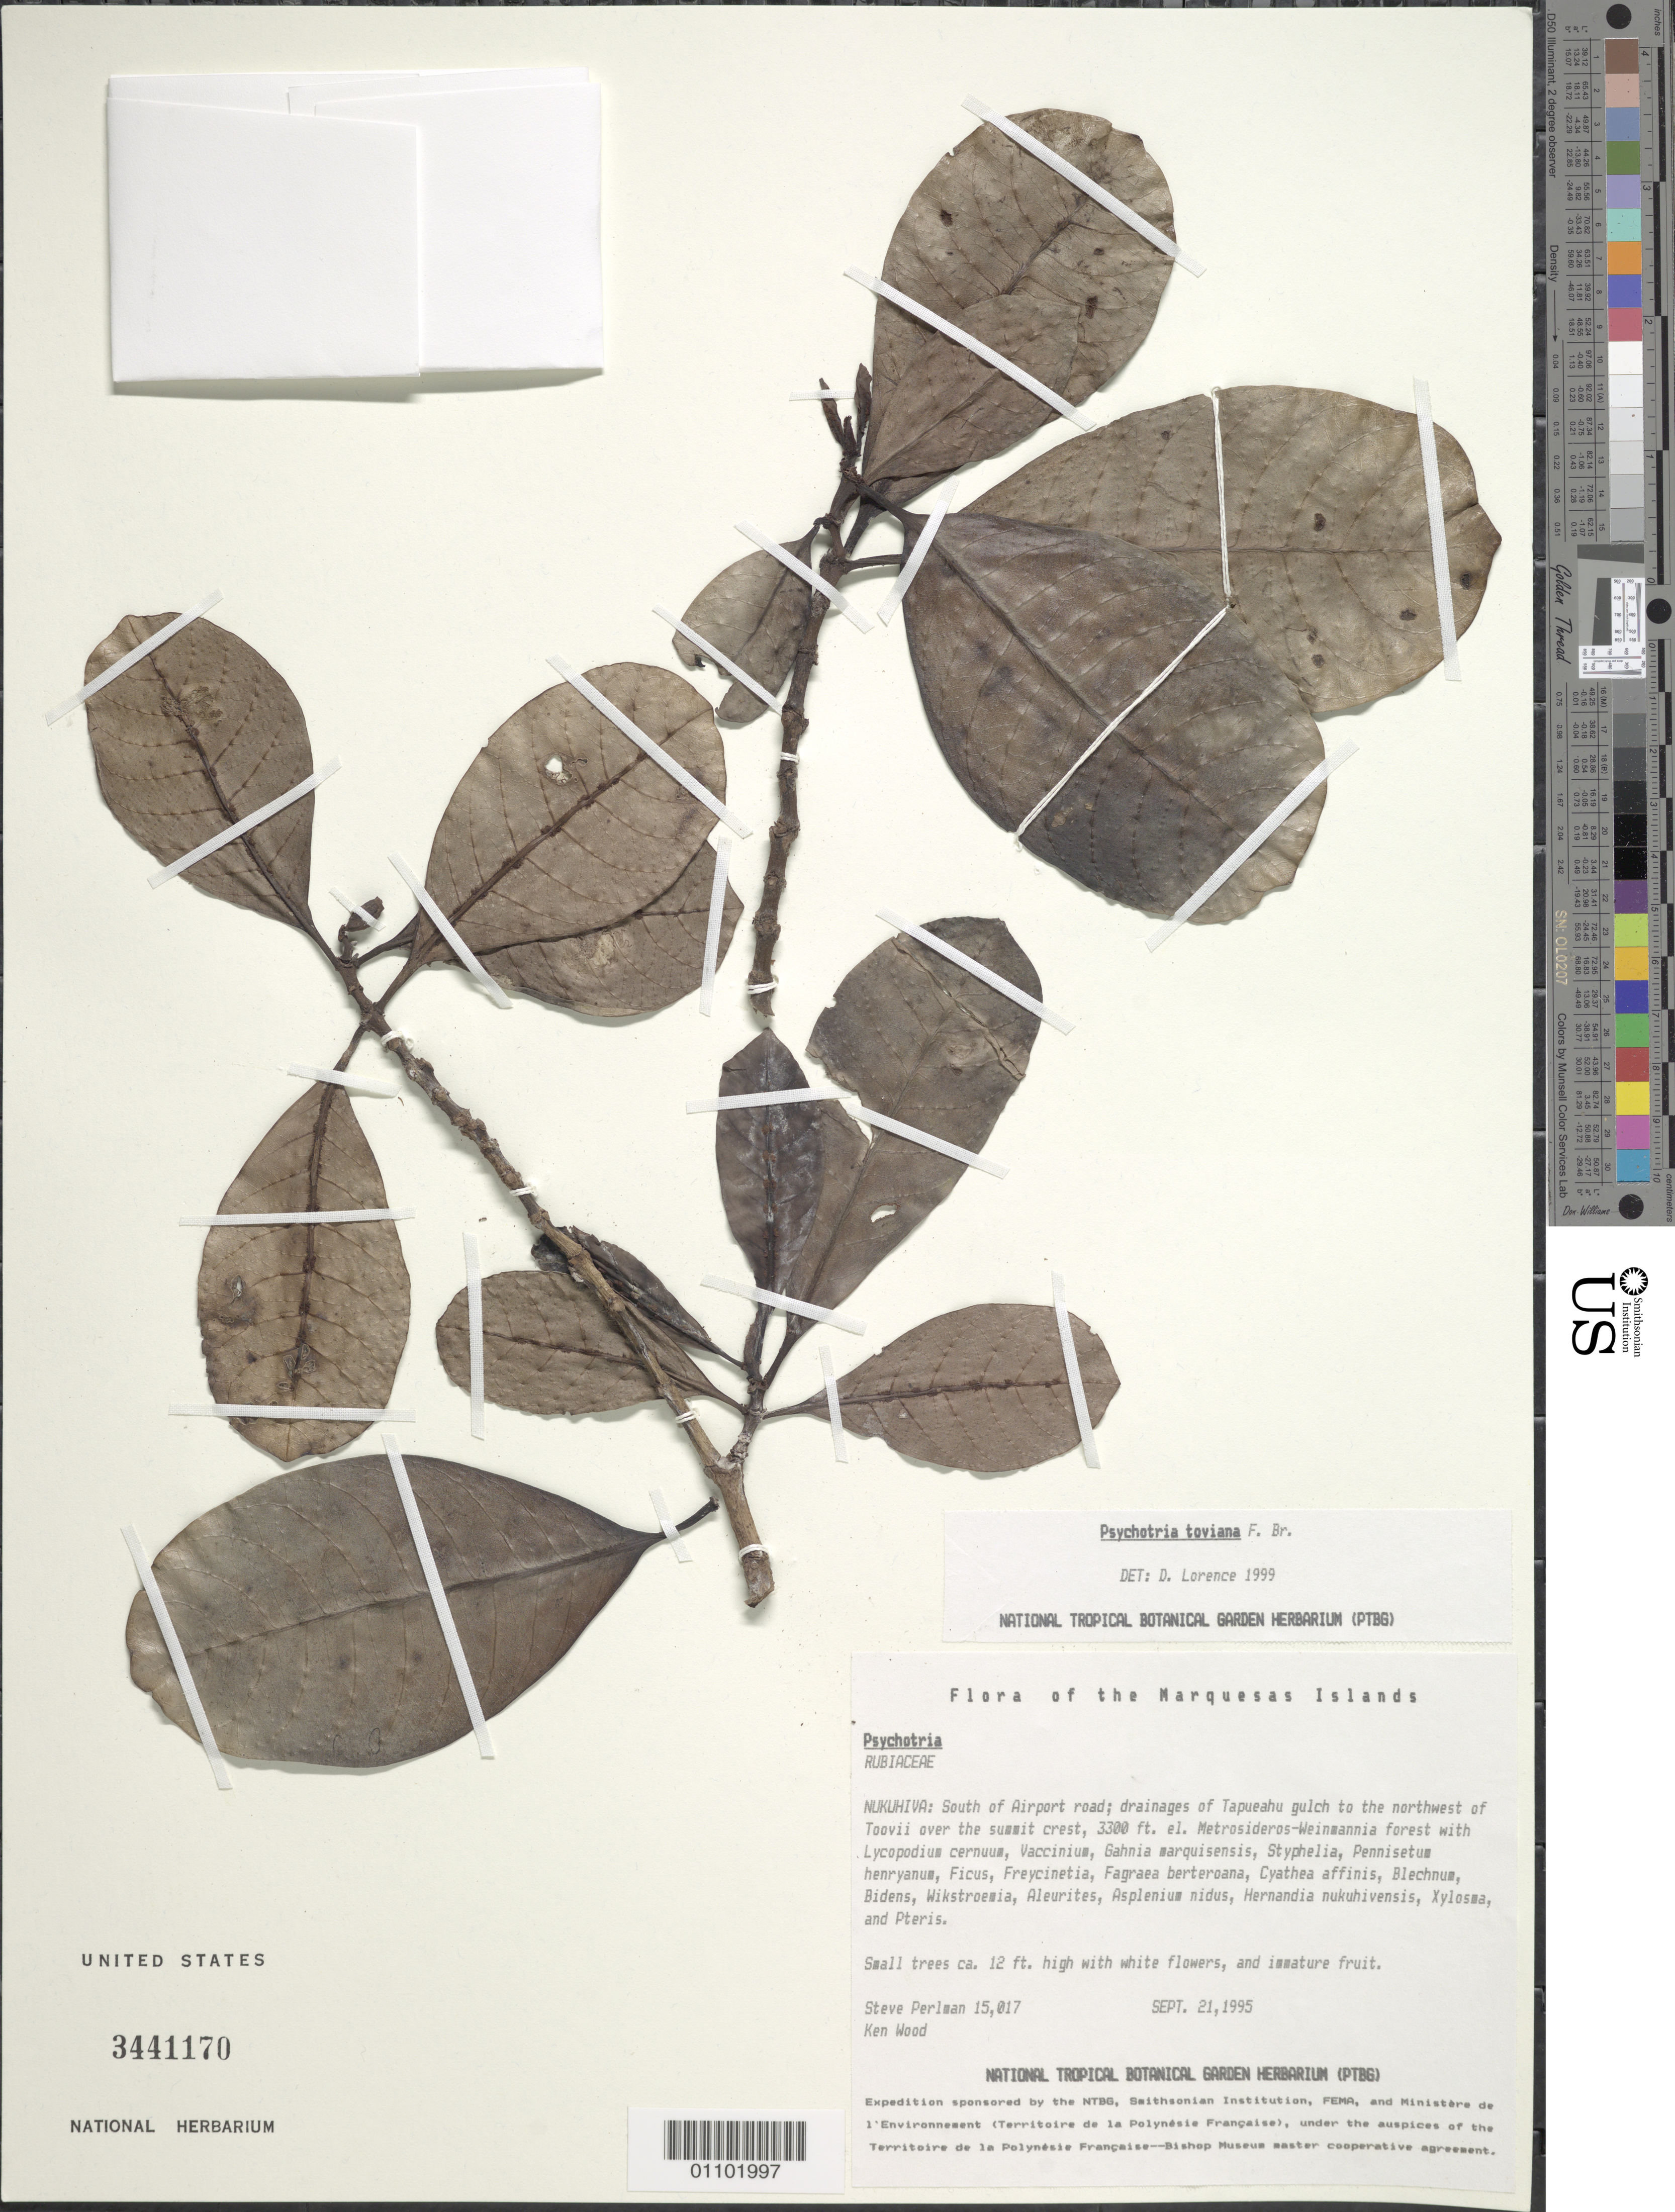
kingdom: Plantae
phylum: Tracheophyta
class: Magnoliopsida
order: Gentianales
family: Rubiaceae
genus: Psychotria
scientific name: Psychotria toviana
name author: F. Br.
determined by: Lorence, David H., (PTBG), National Tropical Botanical Garden (UNITED STATES)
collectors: S. P. Perlman & K. R. Wood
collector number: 15017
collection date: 1995-09-21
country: French Polynesia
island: Nuku Hiva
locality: S of Airport road, drainages of Tapueahu gulch, to NW of Toovii over summit crest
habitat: In Metrosideros - Weinmannia forest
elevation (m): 1006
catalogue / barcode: US 3441170